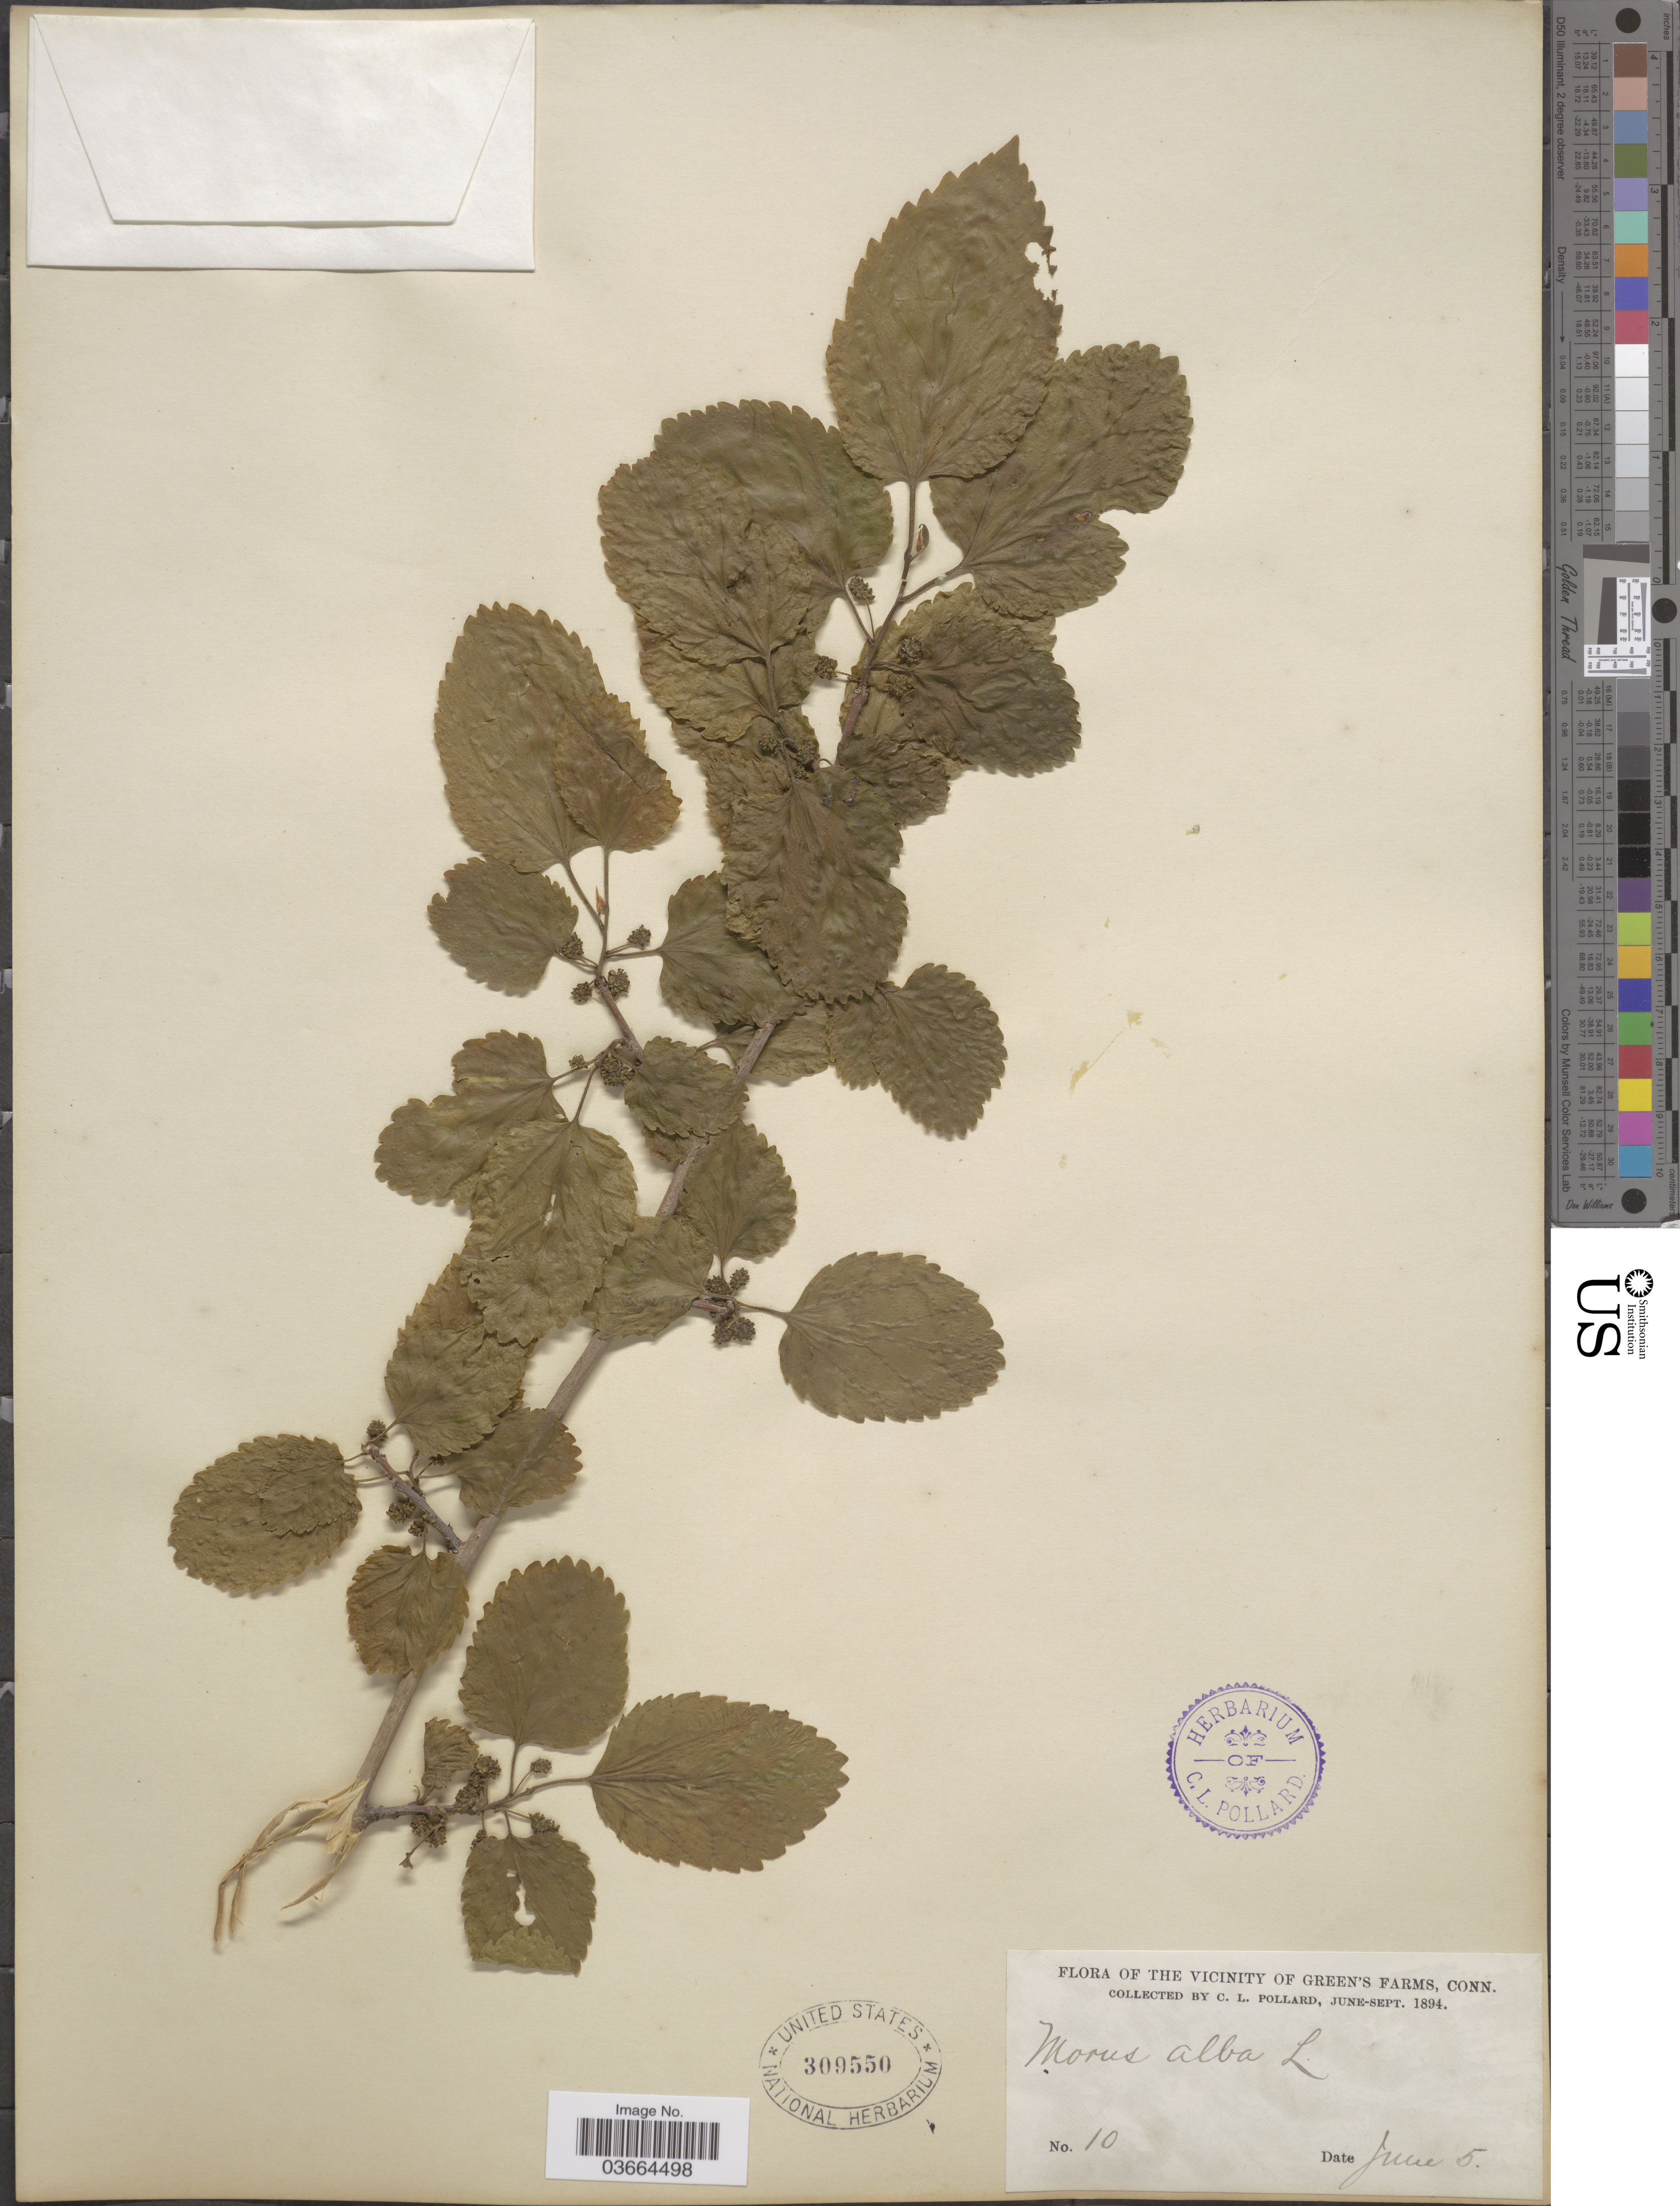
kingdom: Plantae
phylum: Tracheophyta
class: Magnoliopsida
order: Rosales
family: Moraceae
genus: Morus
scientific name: Morus alba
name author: L.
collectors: C. L. Pollard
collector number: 10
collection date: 1894-06-05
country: United States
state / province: Connecticut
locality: The Vicinity of Green's Farms.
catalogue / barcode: US 309550